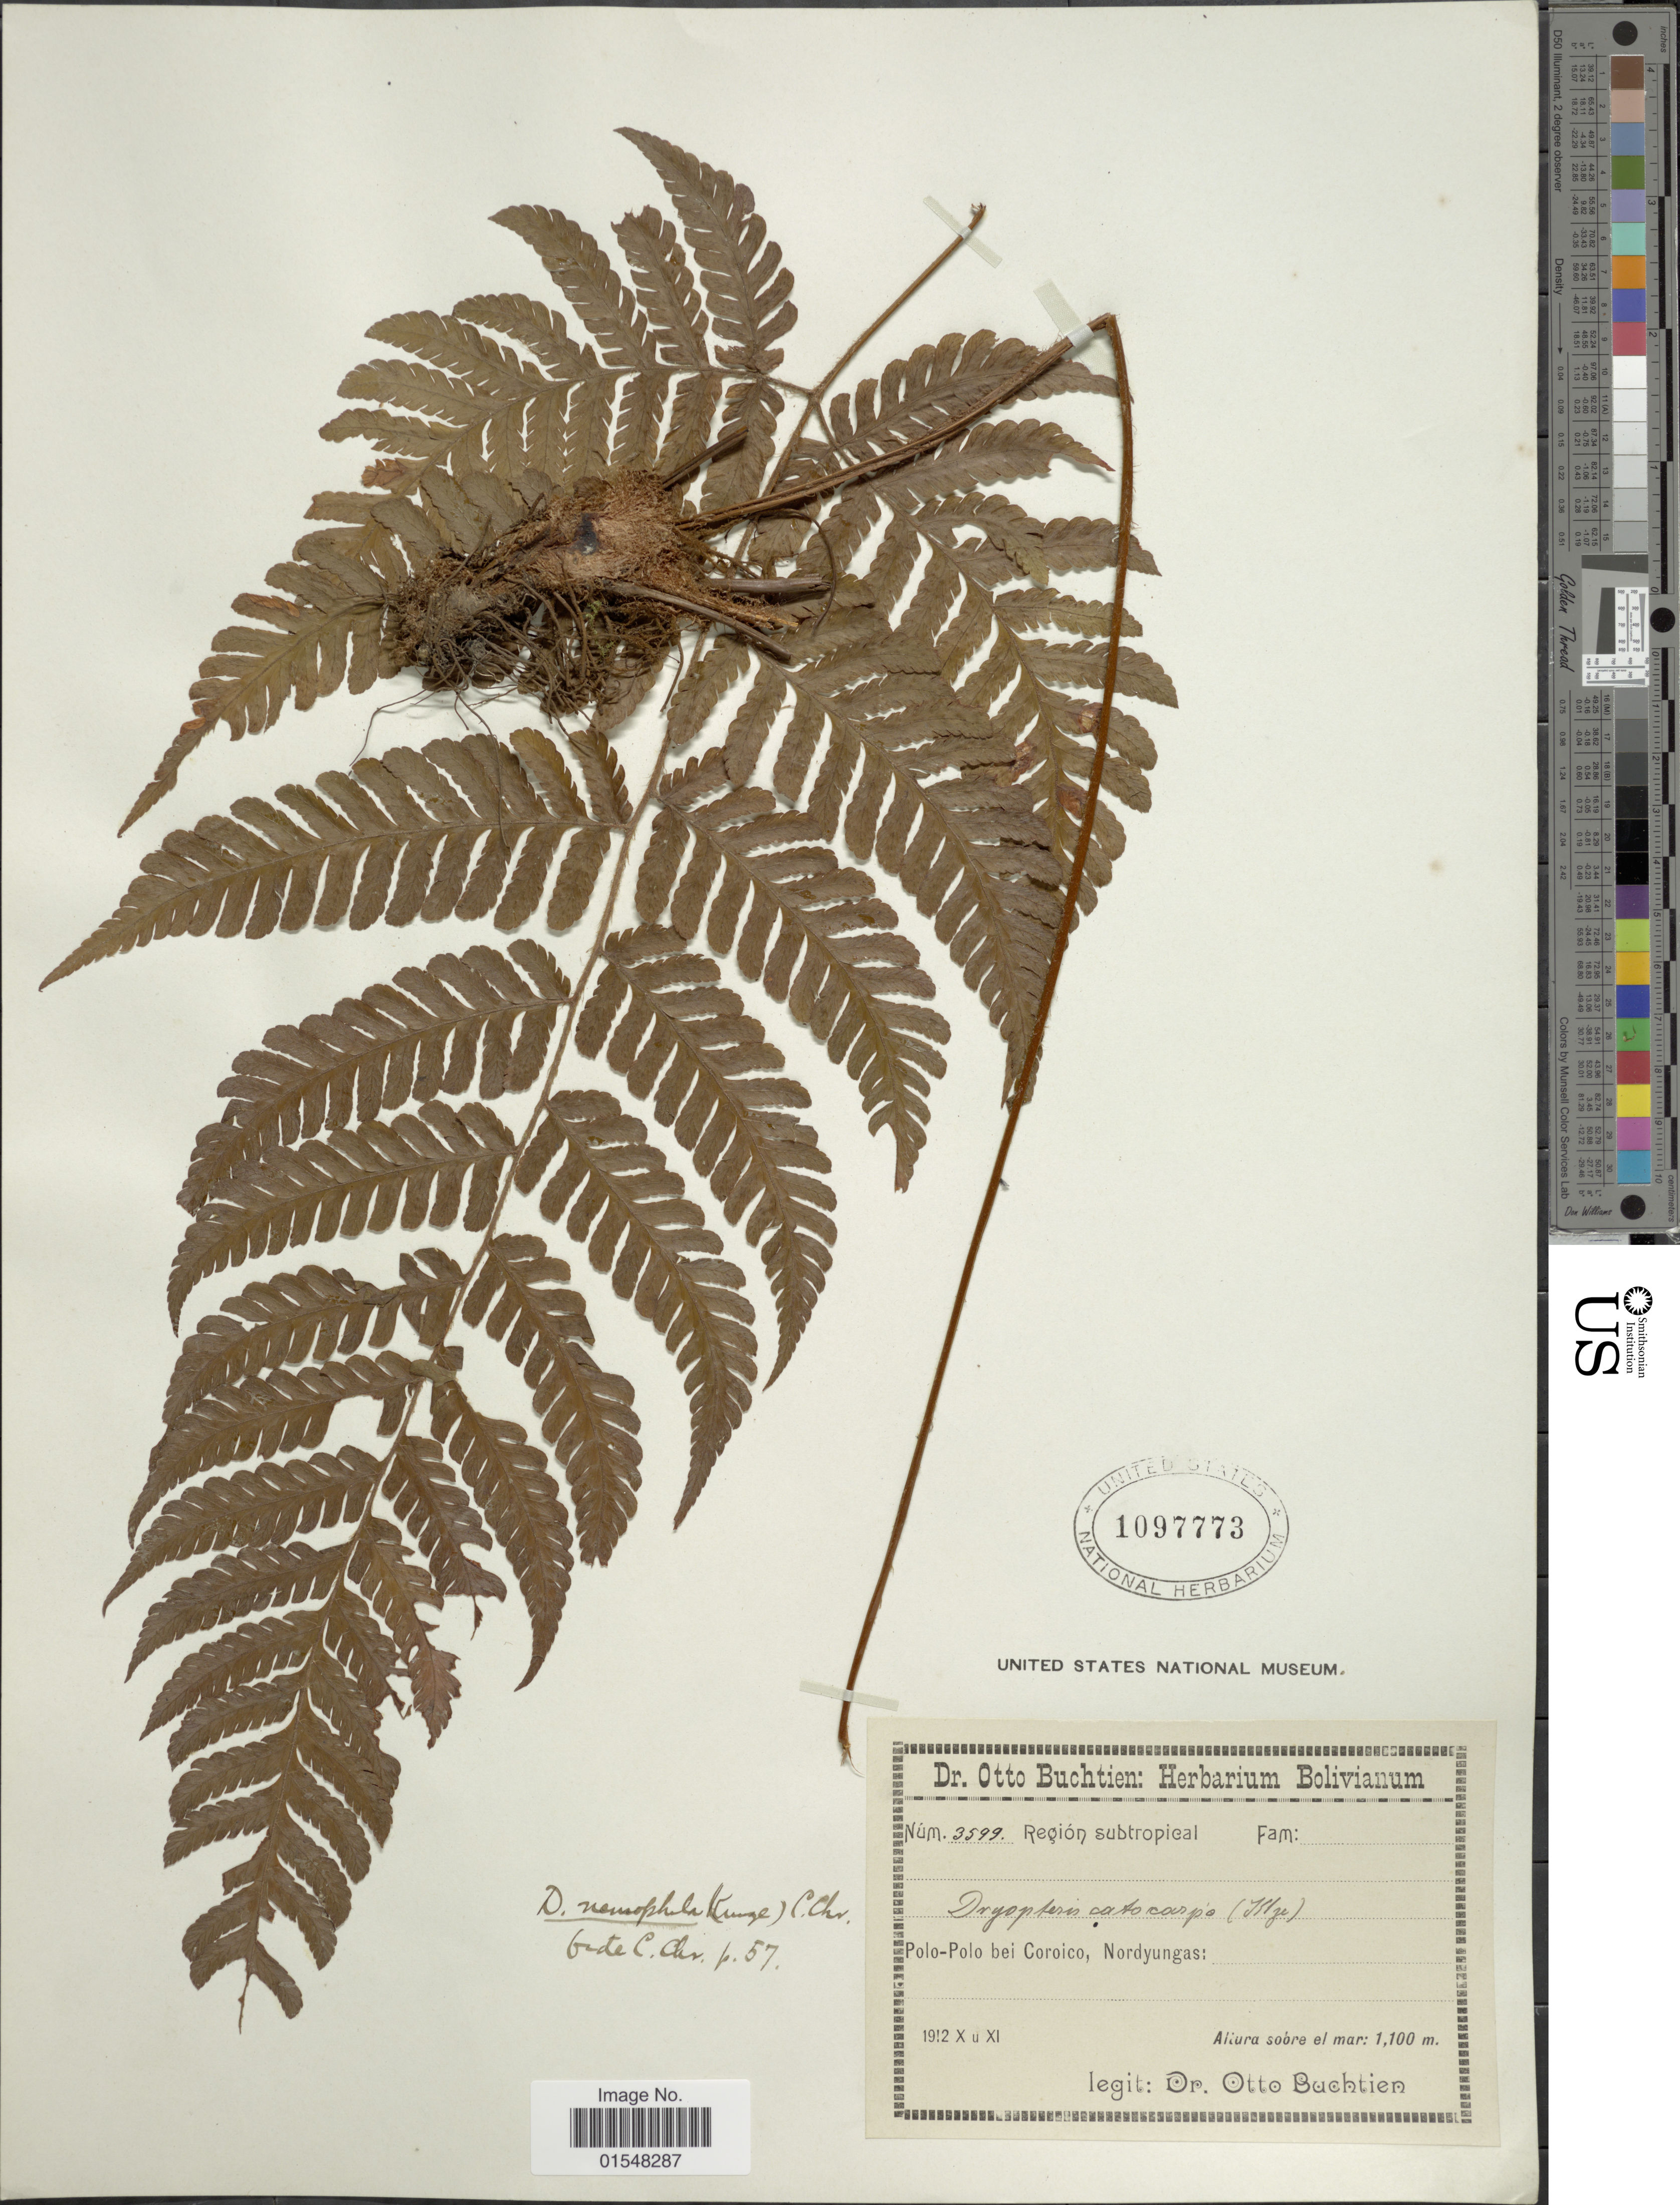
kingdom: Plantae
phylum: Tracheophyta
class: Polypodiopsida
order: Polypodiales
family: Dryopteridaceae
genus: Ctenitis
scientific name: Ctenitis ampla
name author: (Humb. & Bonpl. ex Willd.) Ching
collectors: O. Buchtien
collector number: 3599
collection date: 1912-10/1912-11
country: Bolivia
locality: Región subtropical, Polo- Polo bei Coroico, Nordyungas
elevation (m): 1100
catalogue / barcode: US 1097773